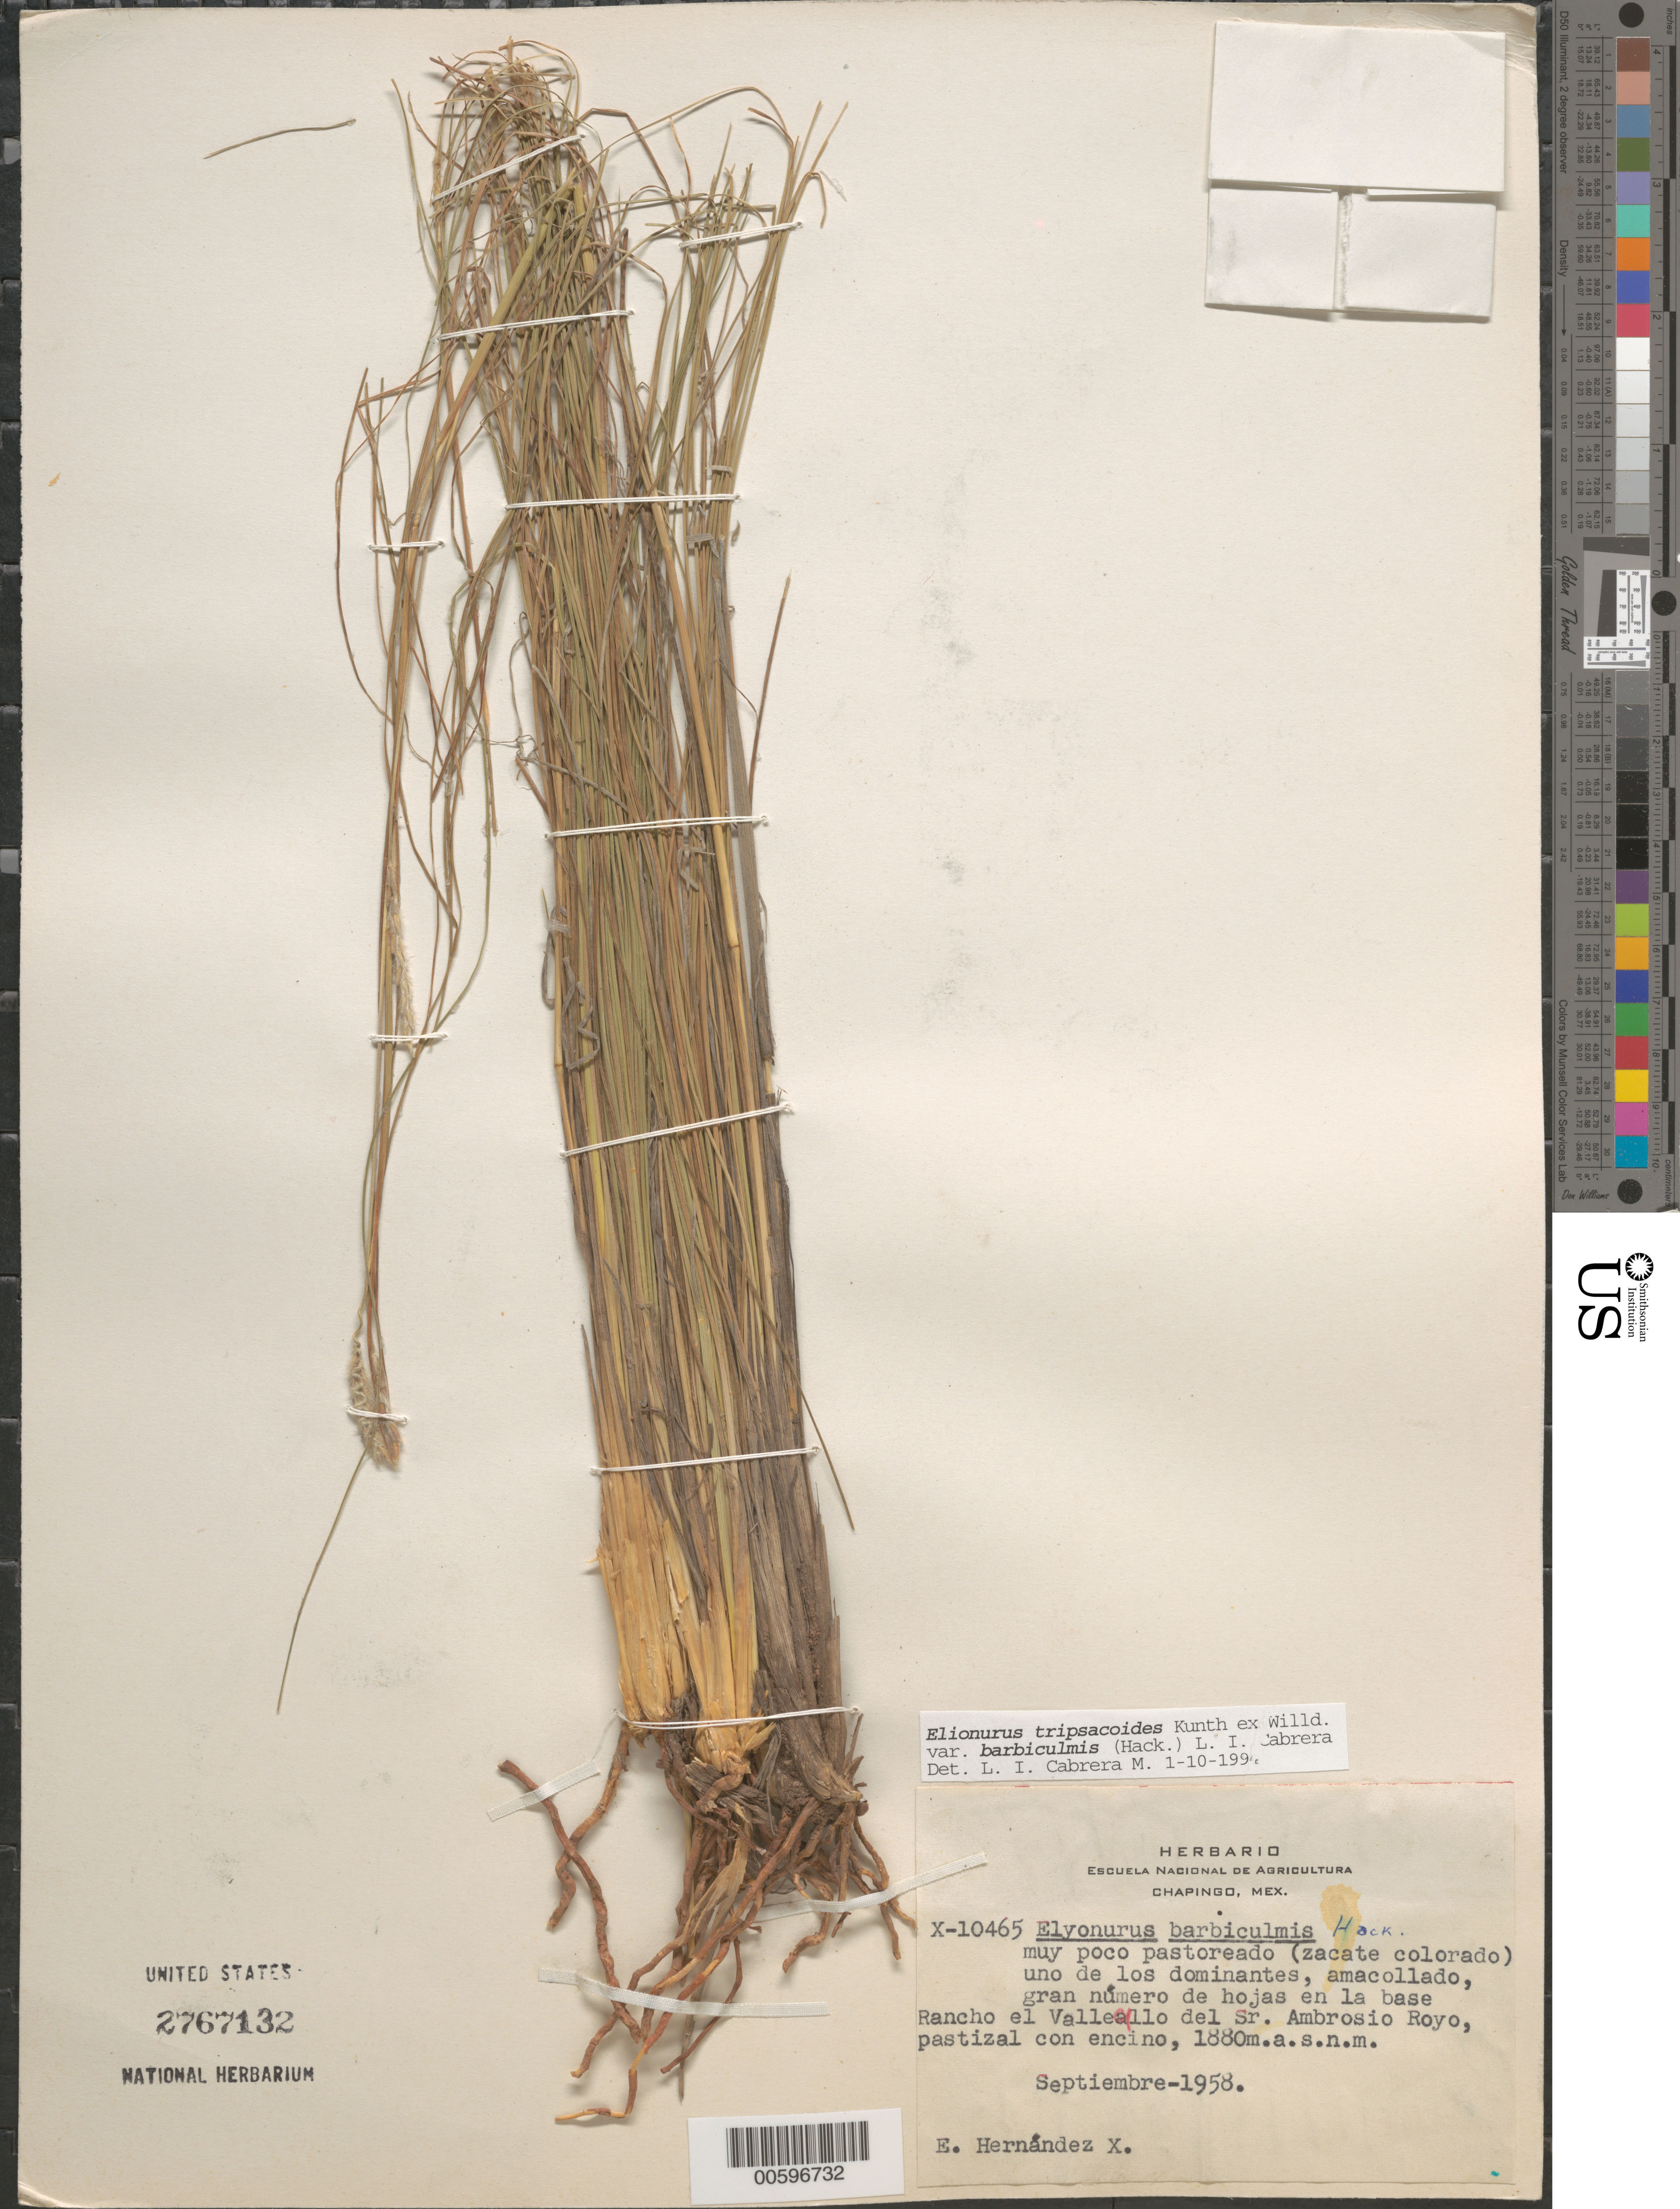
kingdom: Plantae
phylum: Tracheophyta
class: Liliopsida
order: Poales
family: Poaceae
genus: Elionurus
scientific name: Elionurus tripsacoides var. barbiculmis (Hack.) L.I. Cabrera & Dávila, comb. ined.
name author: (Hack.) L.I. Cabrera & Dávila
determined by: Cabrera M., L. I.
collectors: E. I. Hernández-X.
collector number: X-10465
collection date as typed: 0 Sep 1958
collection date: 1958-09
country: Mexico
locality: Muy poco pastoreado (Zacate colorado) uno de los doMinantes, amacollado, gran n·mero de hojas en la base Rancho el Valleallo...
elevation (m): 1880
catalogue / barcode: US 2767132